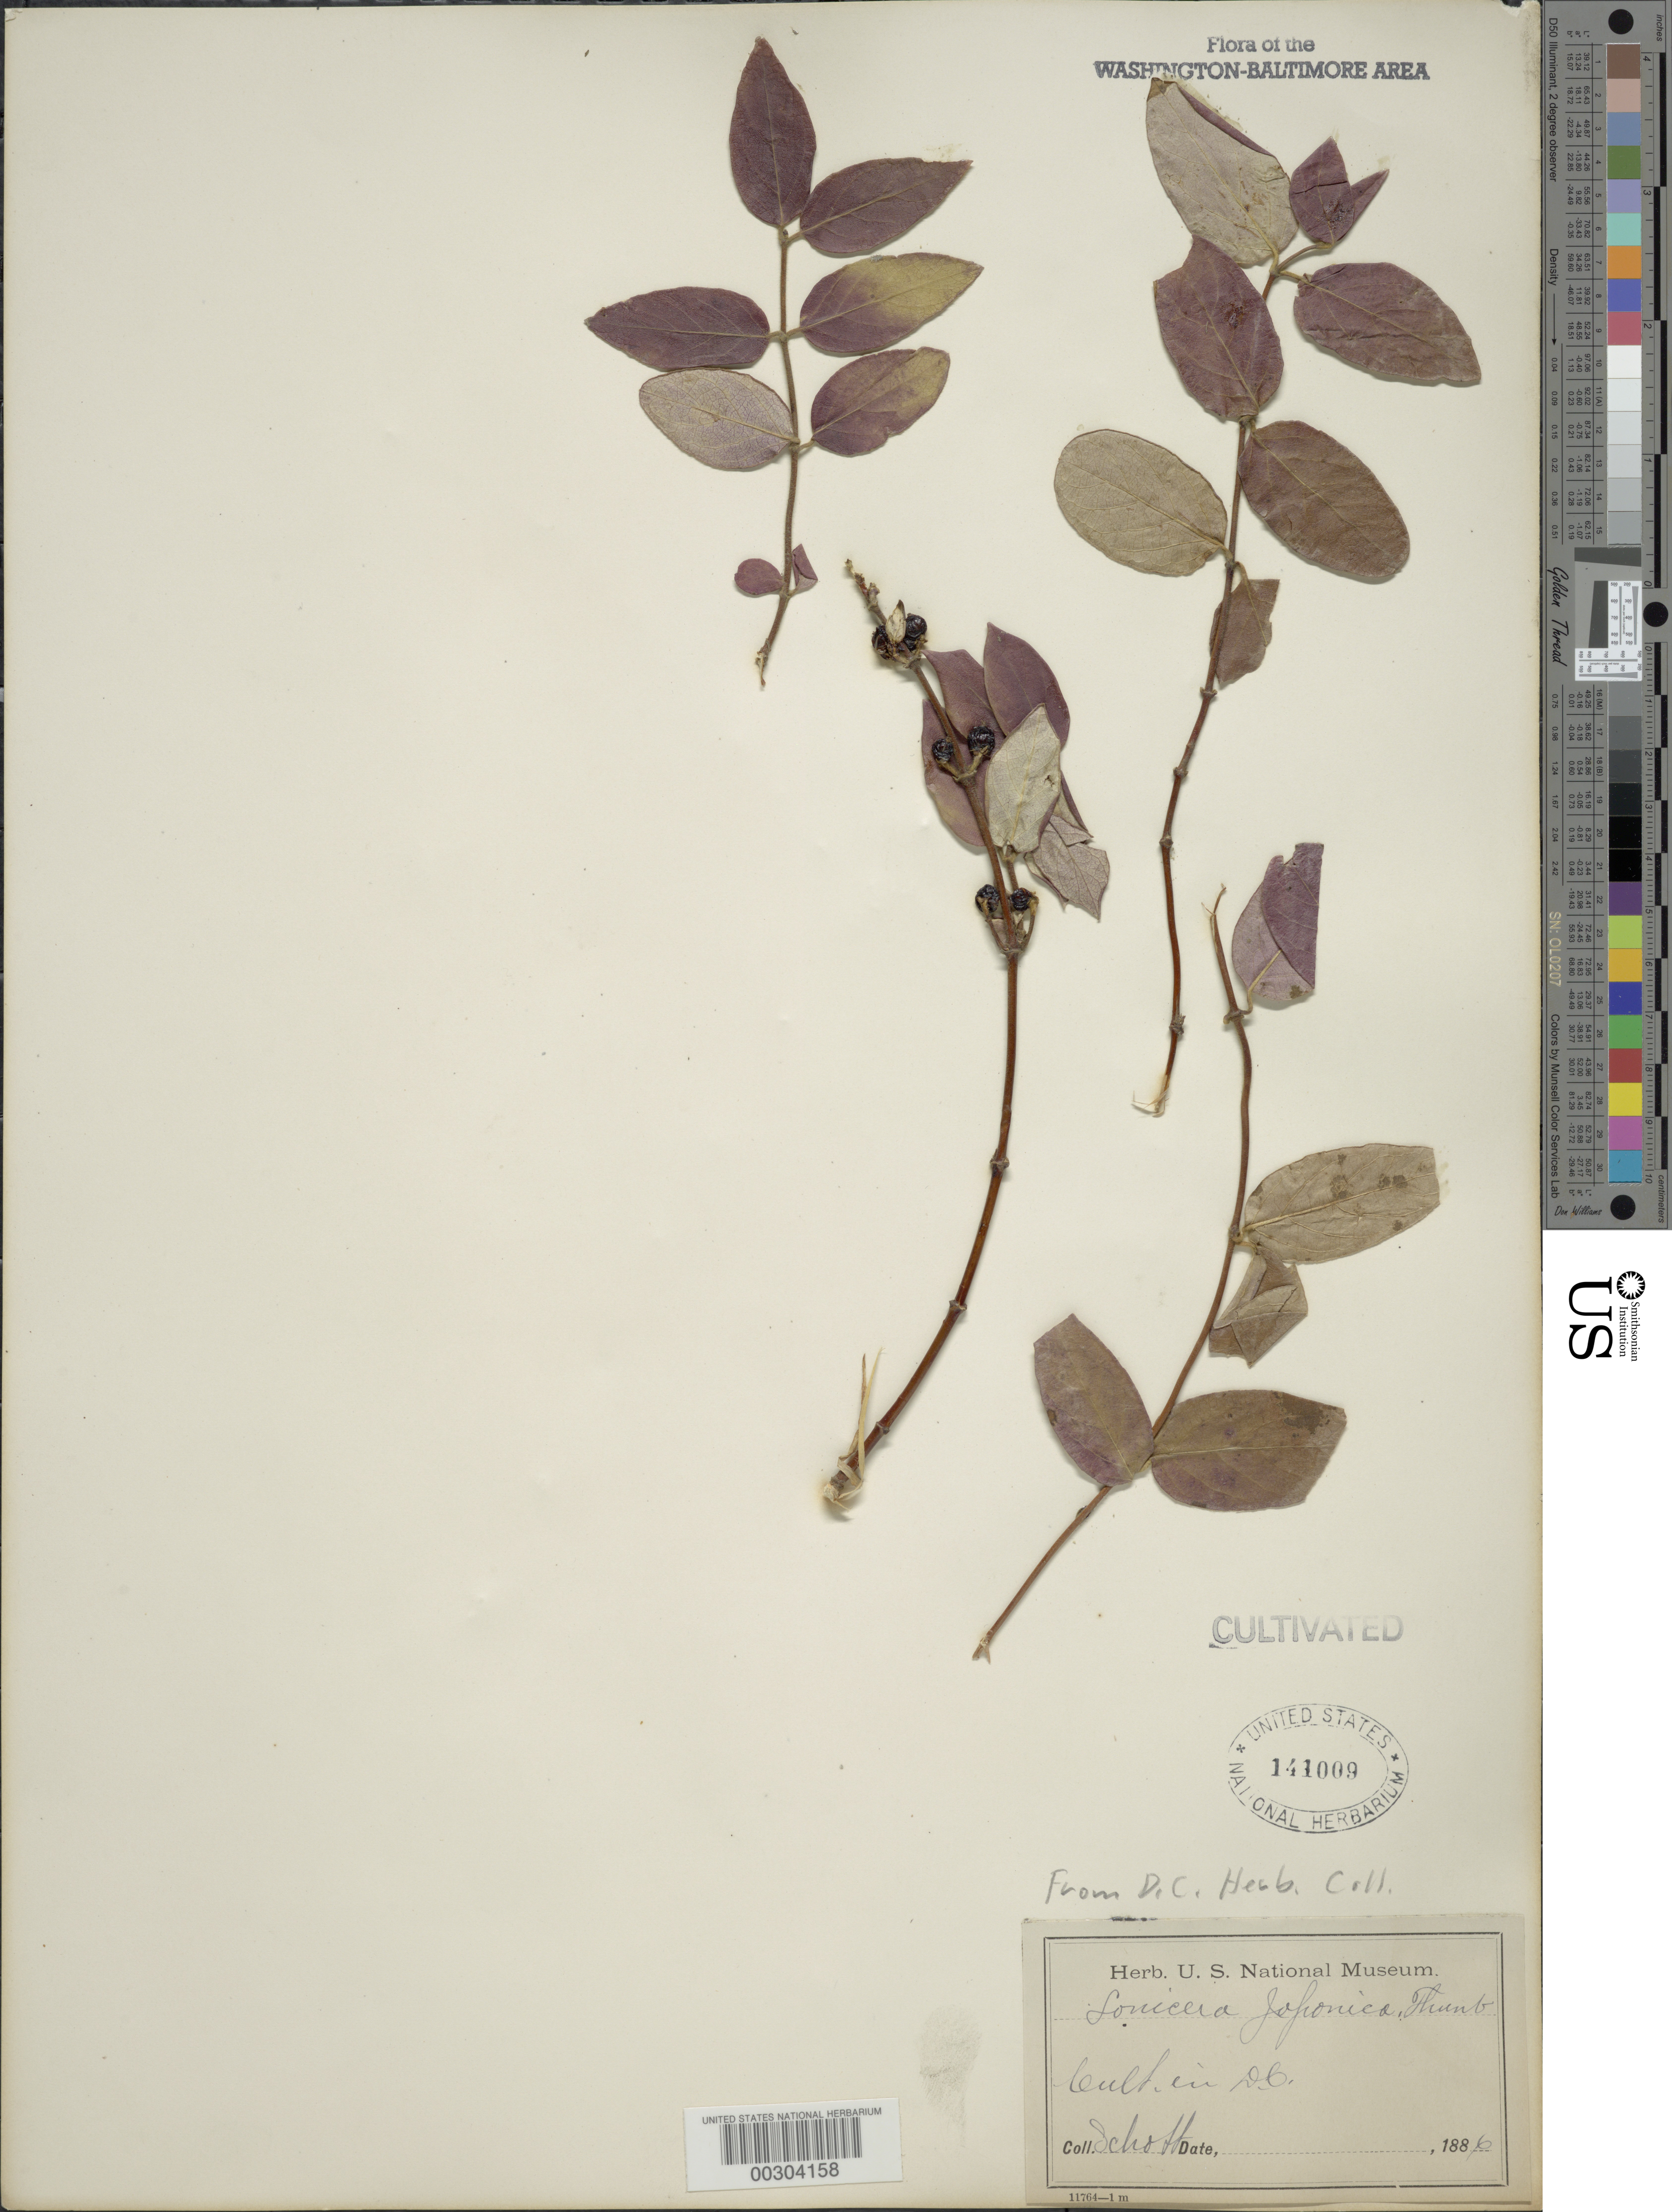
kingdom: Plantae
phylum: Tracheophyta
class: Magnoliopsida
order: Dipsacales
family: Caprifoliaceae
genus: Lonicera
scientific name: Lonicera japonica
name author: Thunb.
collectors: A. L. Schott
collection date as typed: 1886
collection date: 1886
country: United States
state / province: District of Columbia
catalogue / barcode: US 141009